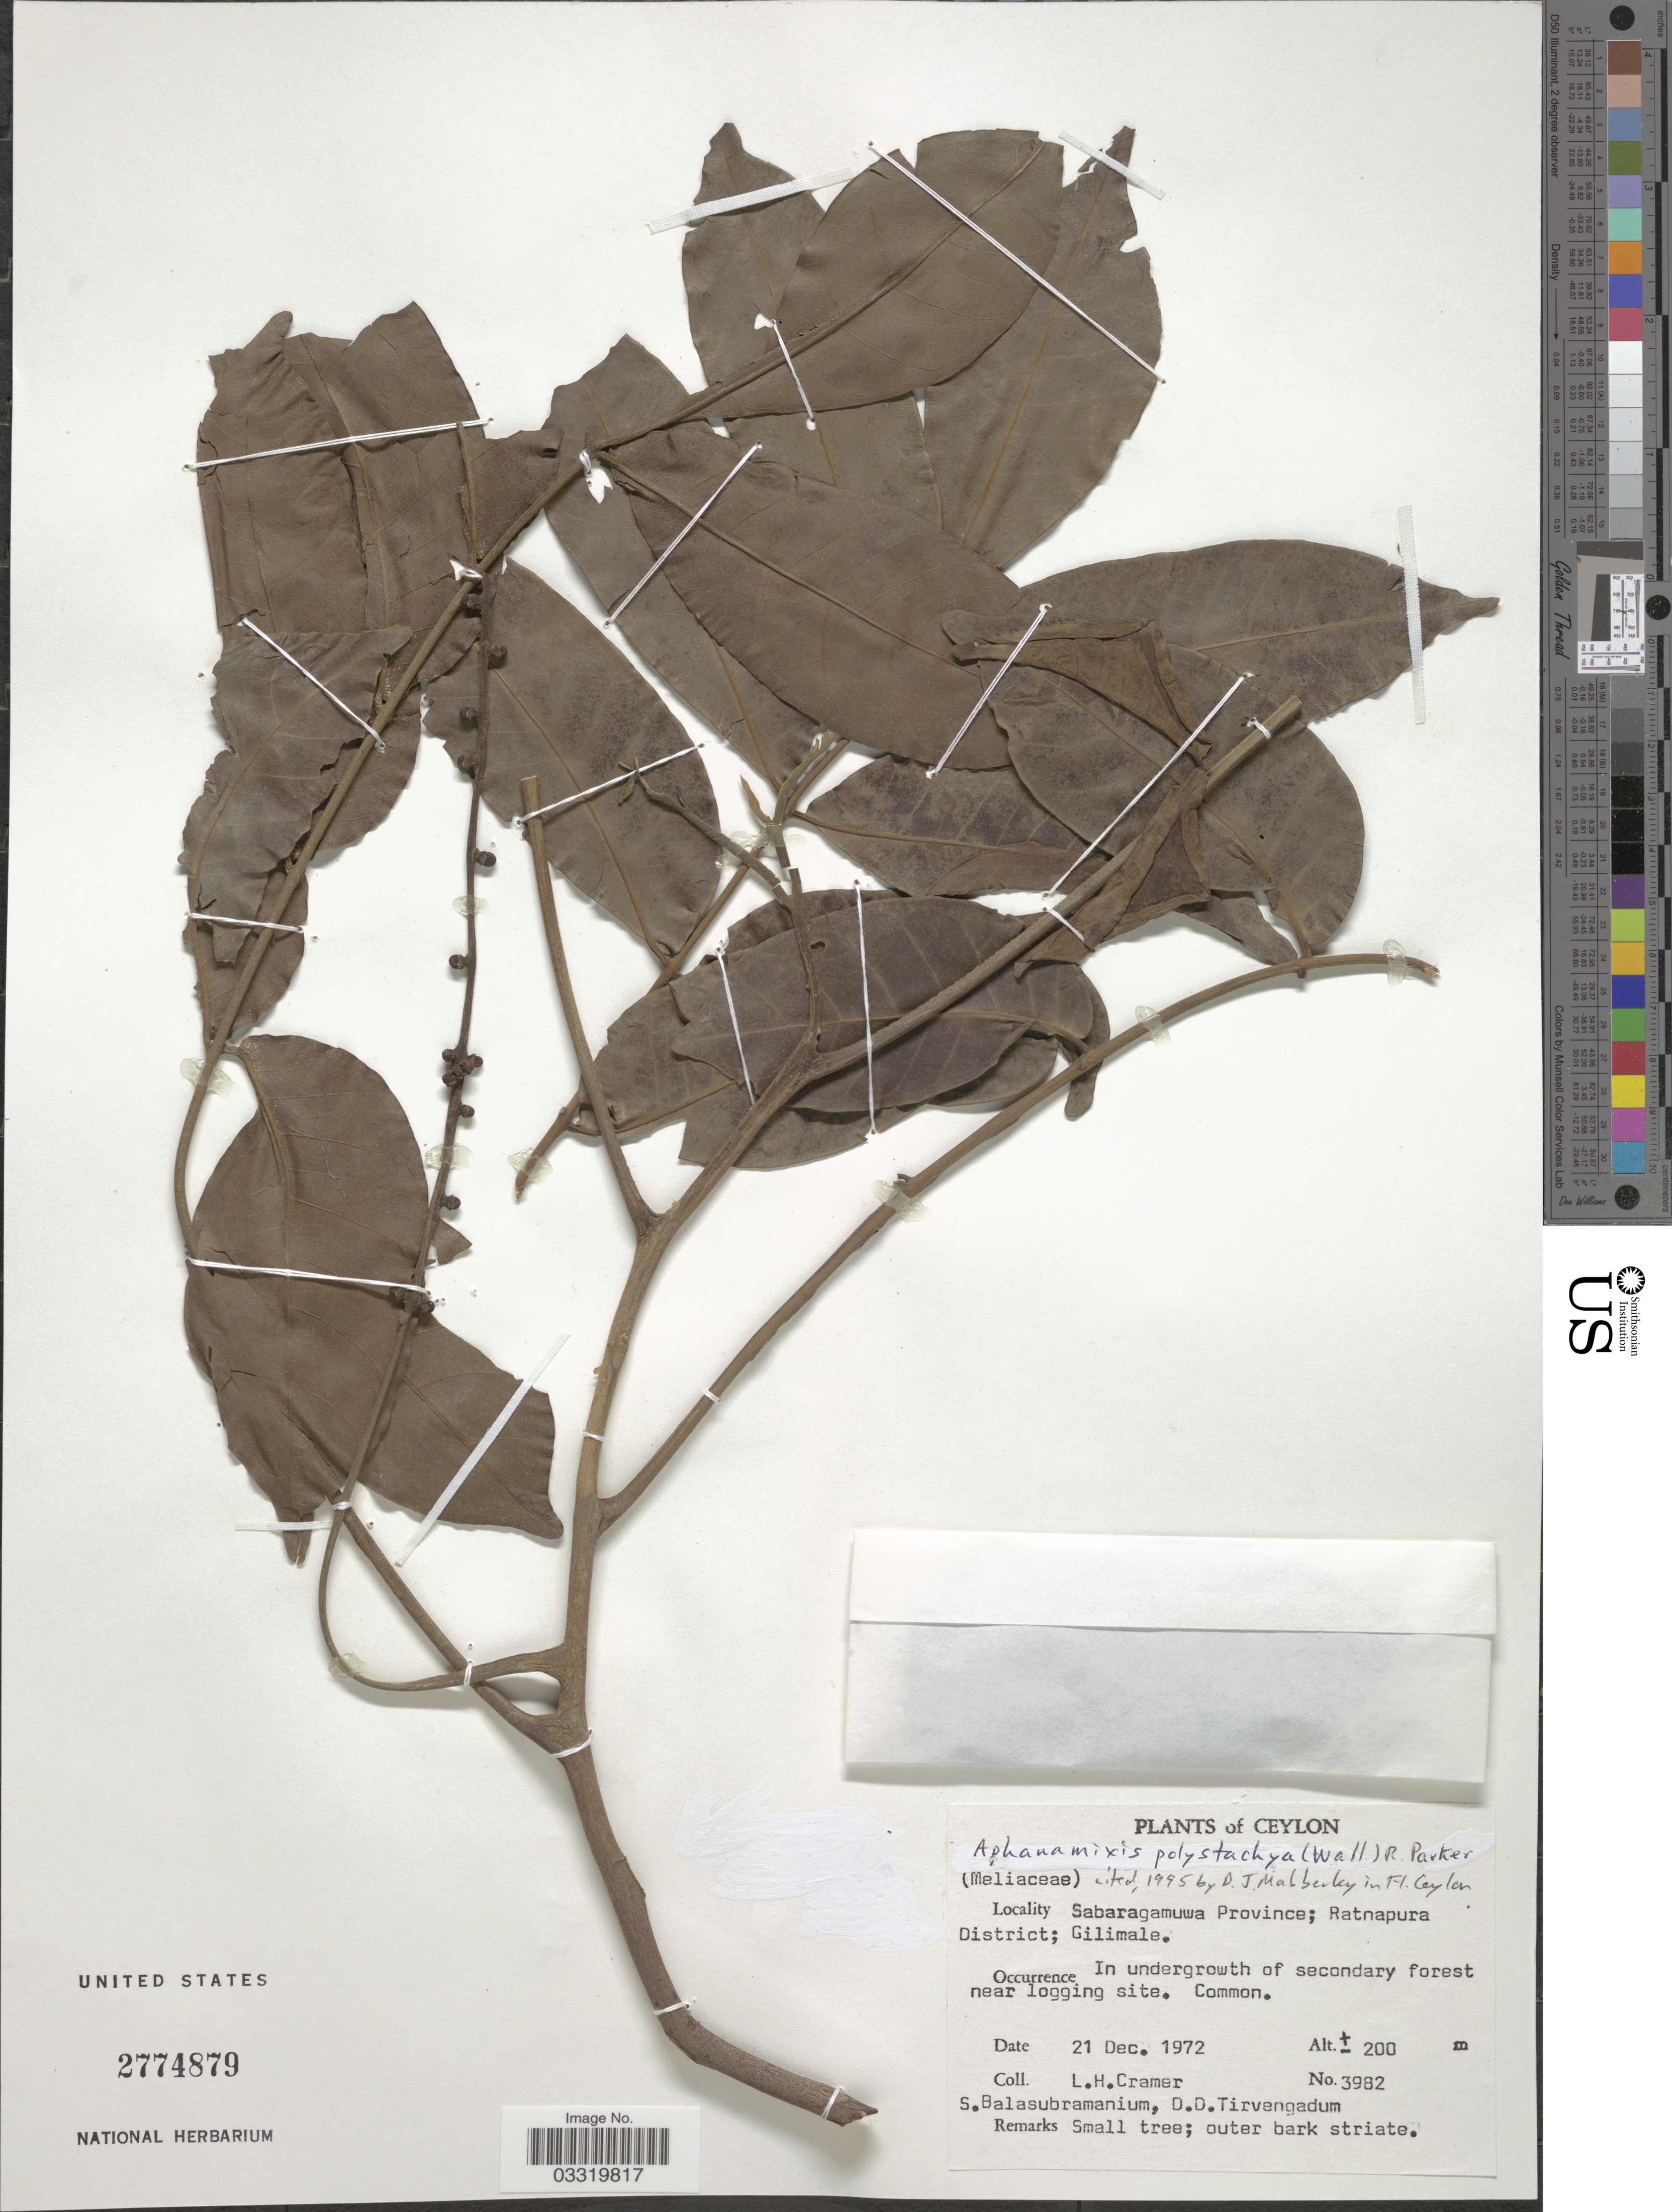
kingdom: Plantae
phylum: Tracheophyta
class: Magnoliopsida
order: Sapindales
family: Meliaceae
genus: Aphanamixis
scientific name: Aphanamixis polystachya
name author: (Wall.) R. Parker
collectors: L. H. Cramer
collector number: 3982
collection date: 1972-12-21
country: Sri Lanka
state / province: Sabaragamuwa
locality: Ceylon, Ratnapura District; Gilimale.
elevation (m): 200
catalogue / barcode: US 2774879